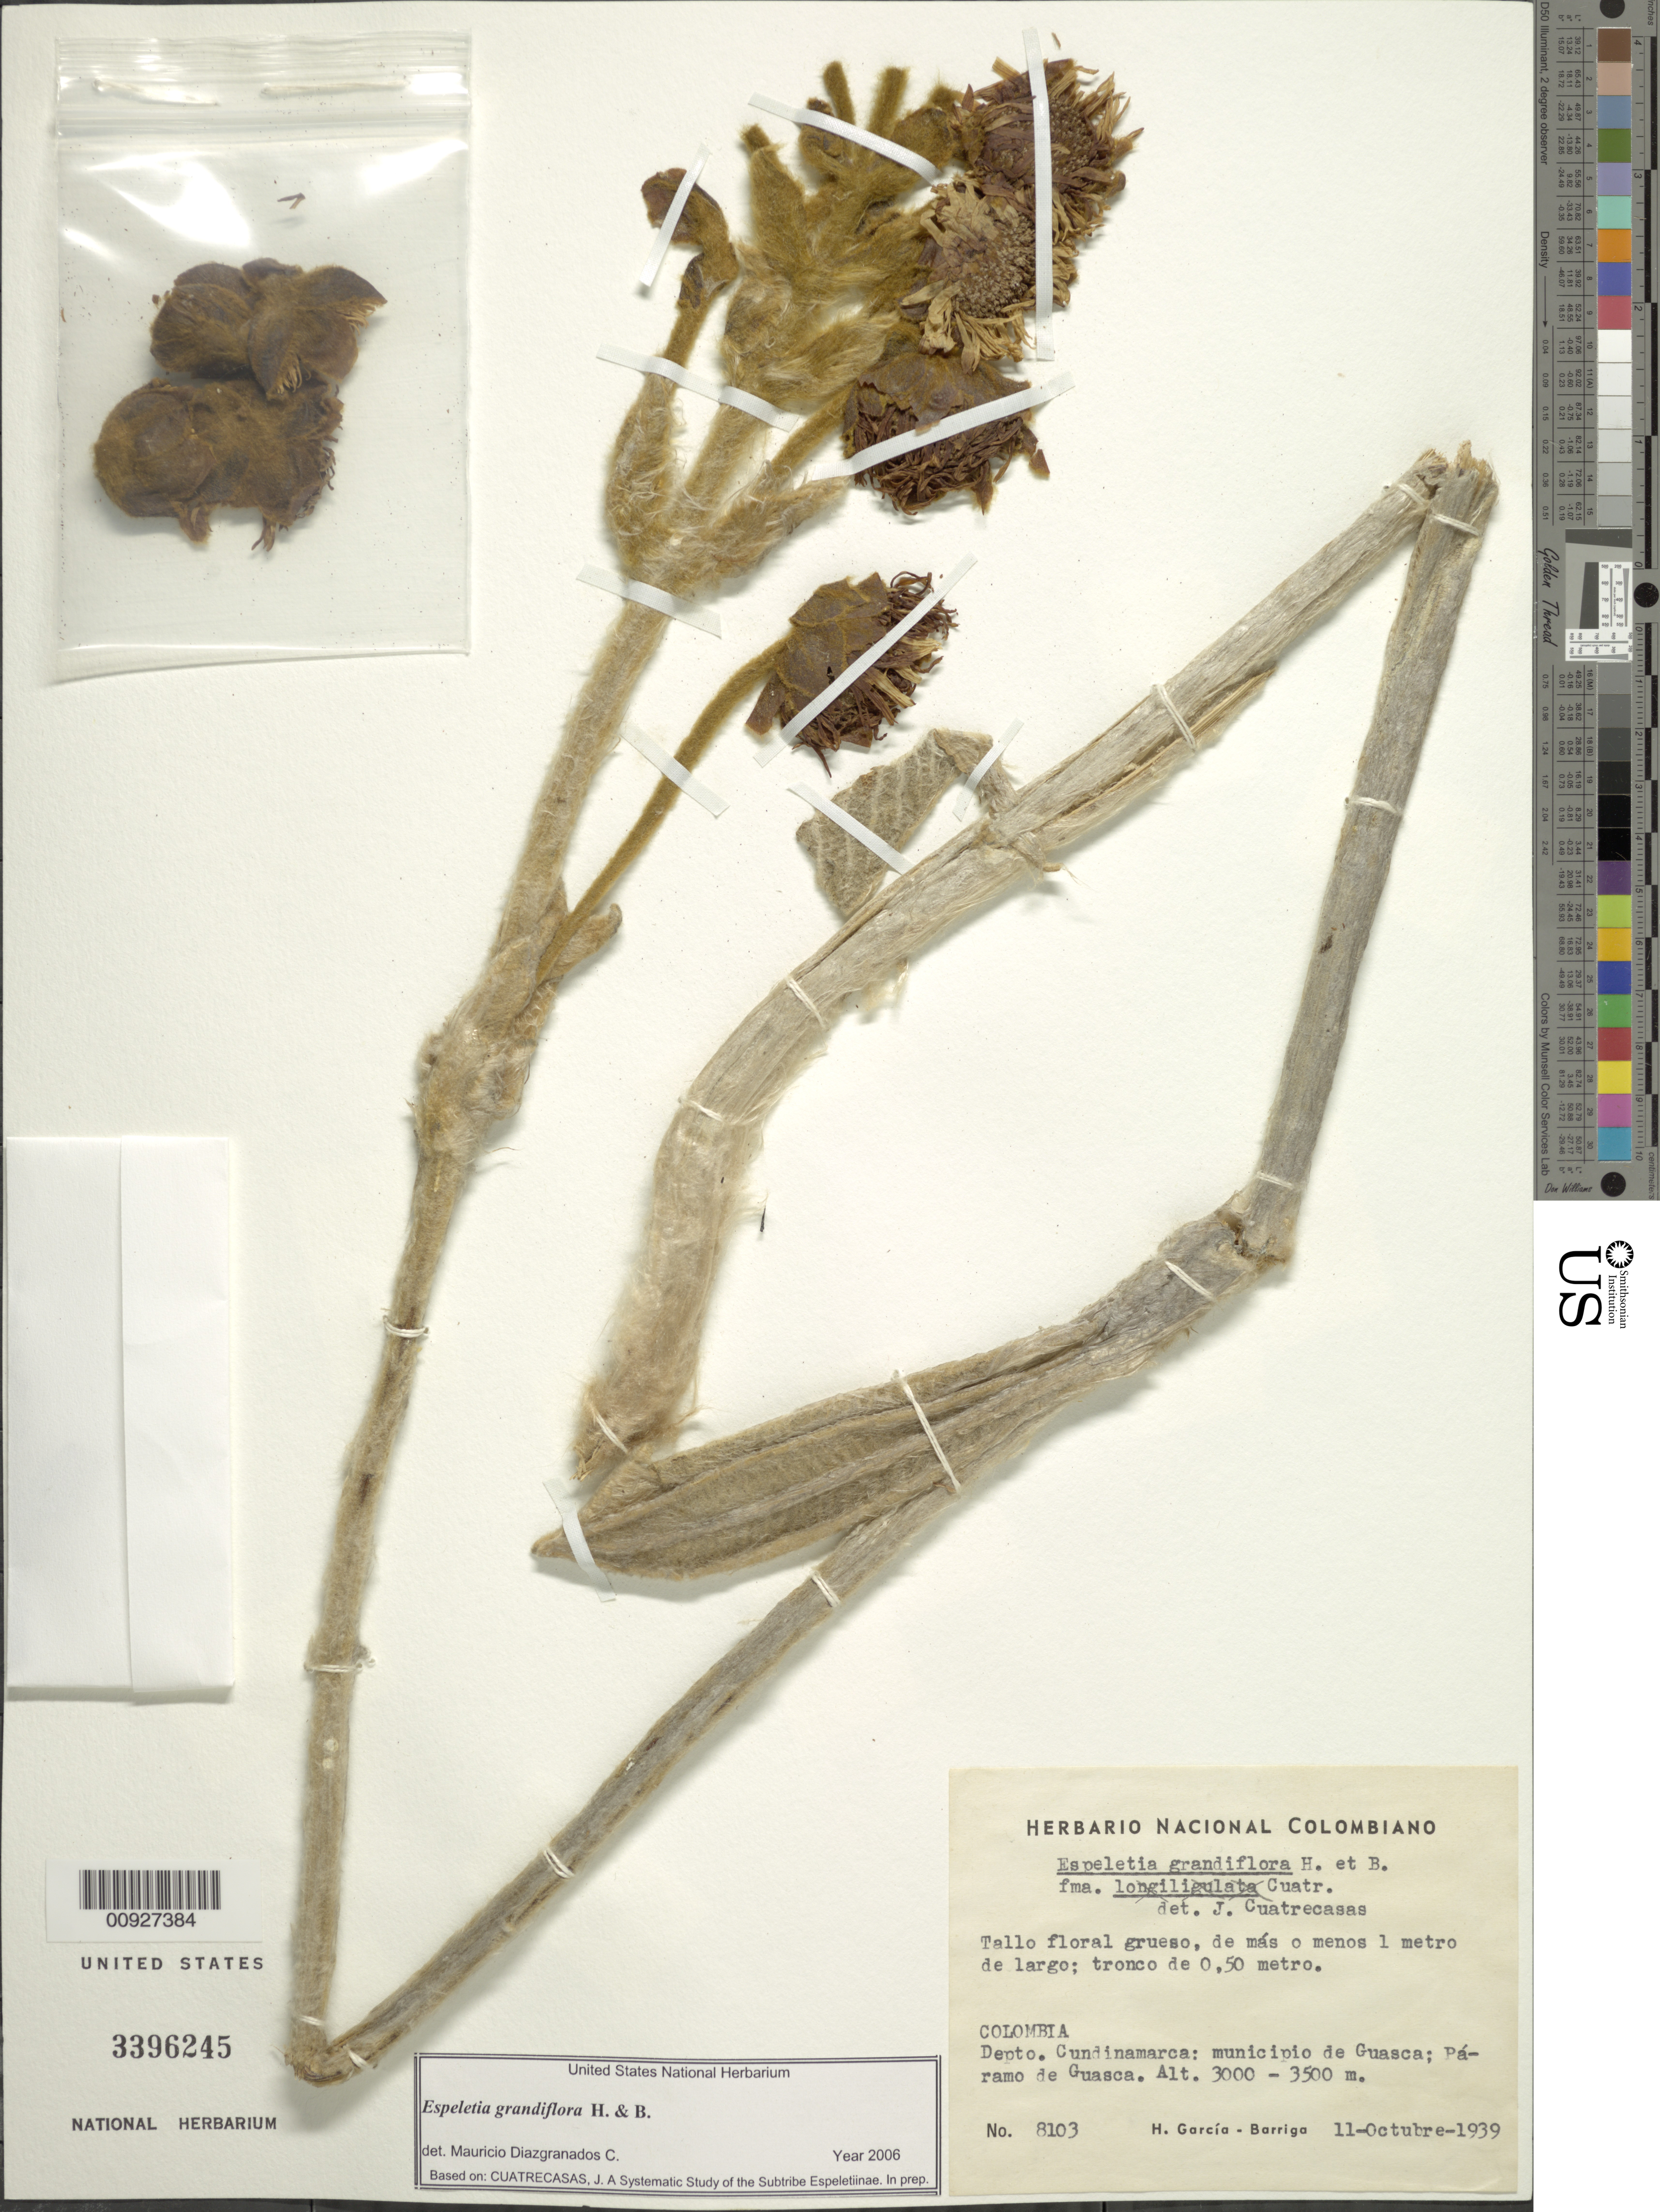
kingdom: Plantae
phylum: Tracheophyta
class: Magnoliopsida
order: Asterales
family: Asteraceae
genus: Espeletia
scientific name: Espeletia grandiflora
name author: Humb. & Bonpl.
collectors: H. García Barriga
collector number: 8103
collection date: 1939-10-11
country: Colombia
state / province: Cundinamarca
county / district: Guasca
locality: Páramo de Guasca. Páramo de Guasca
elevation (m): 3000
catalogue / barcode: US 3396245